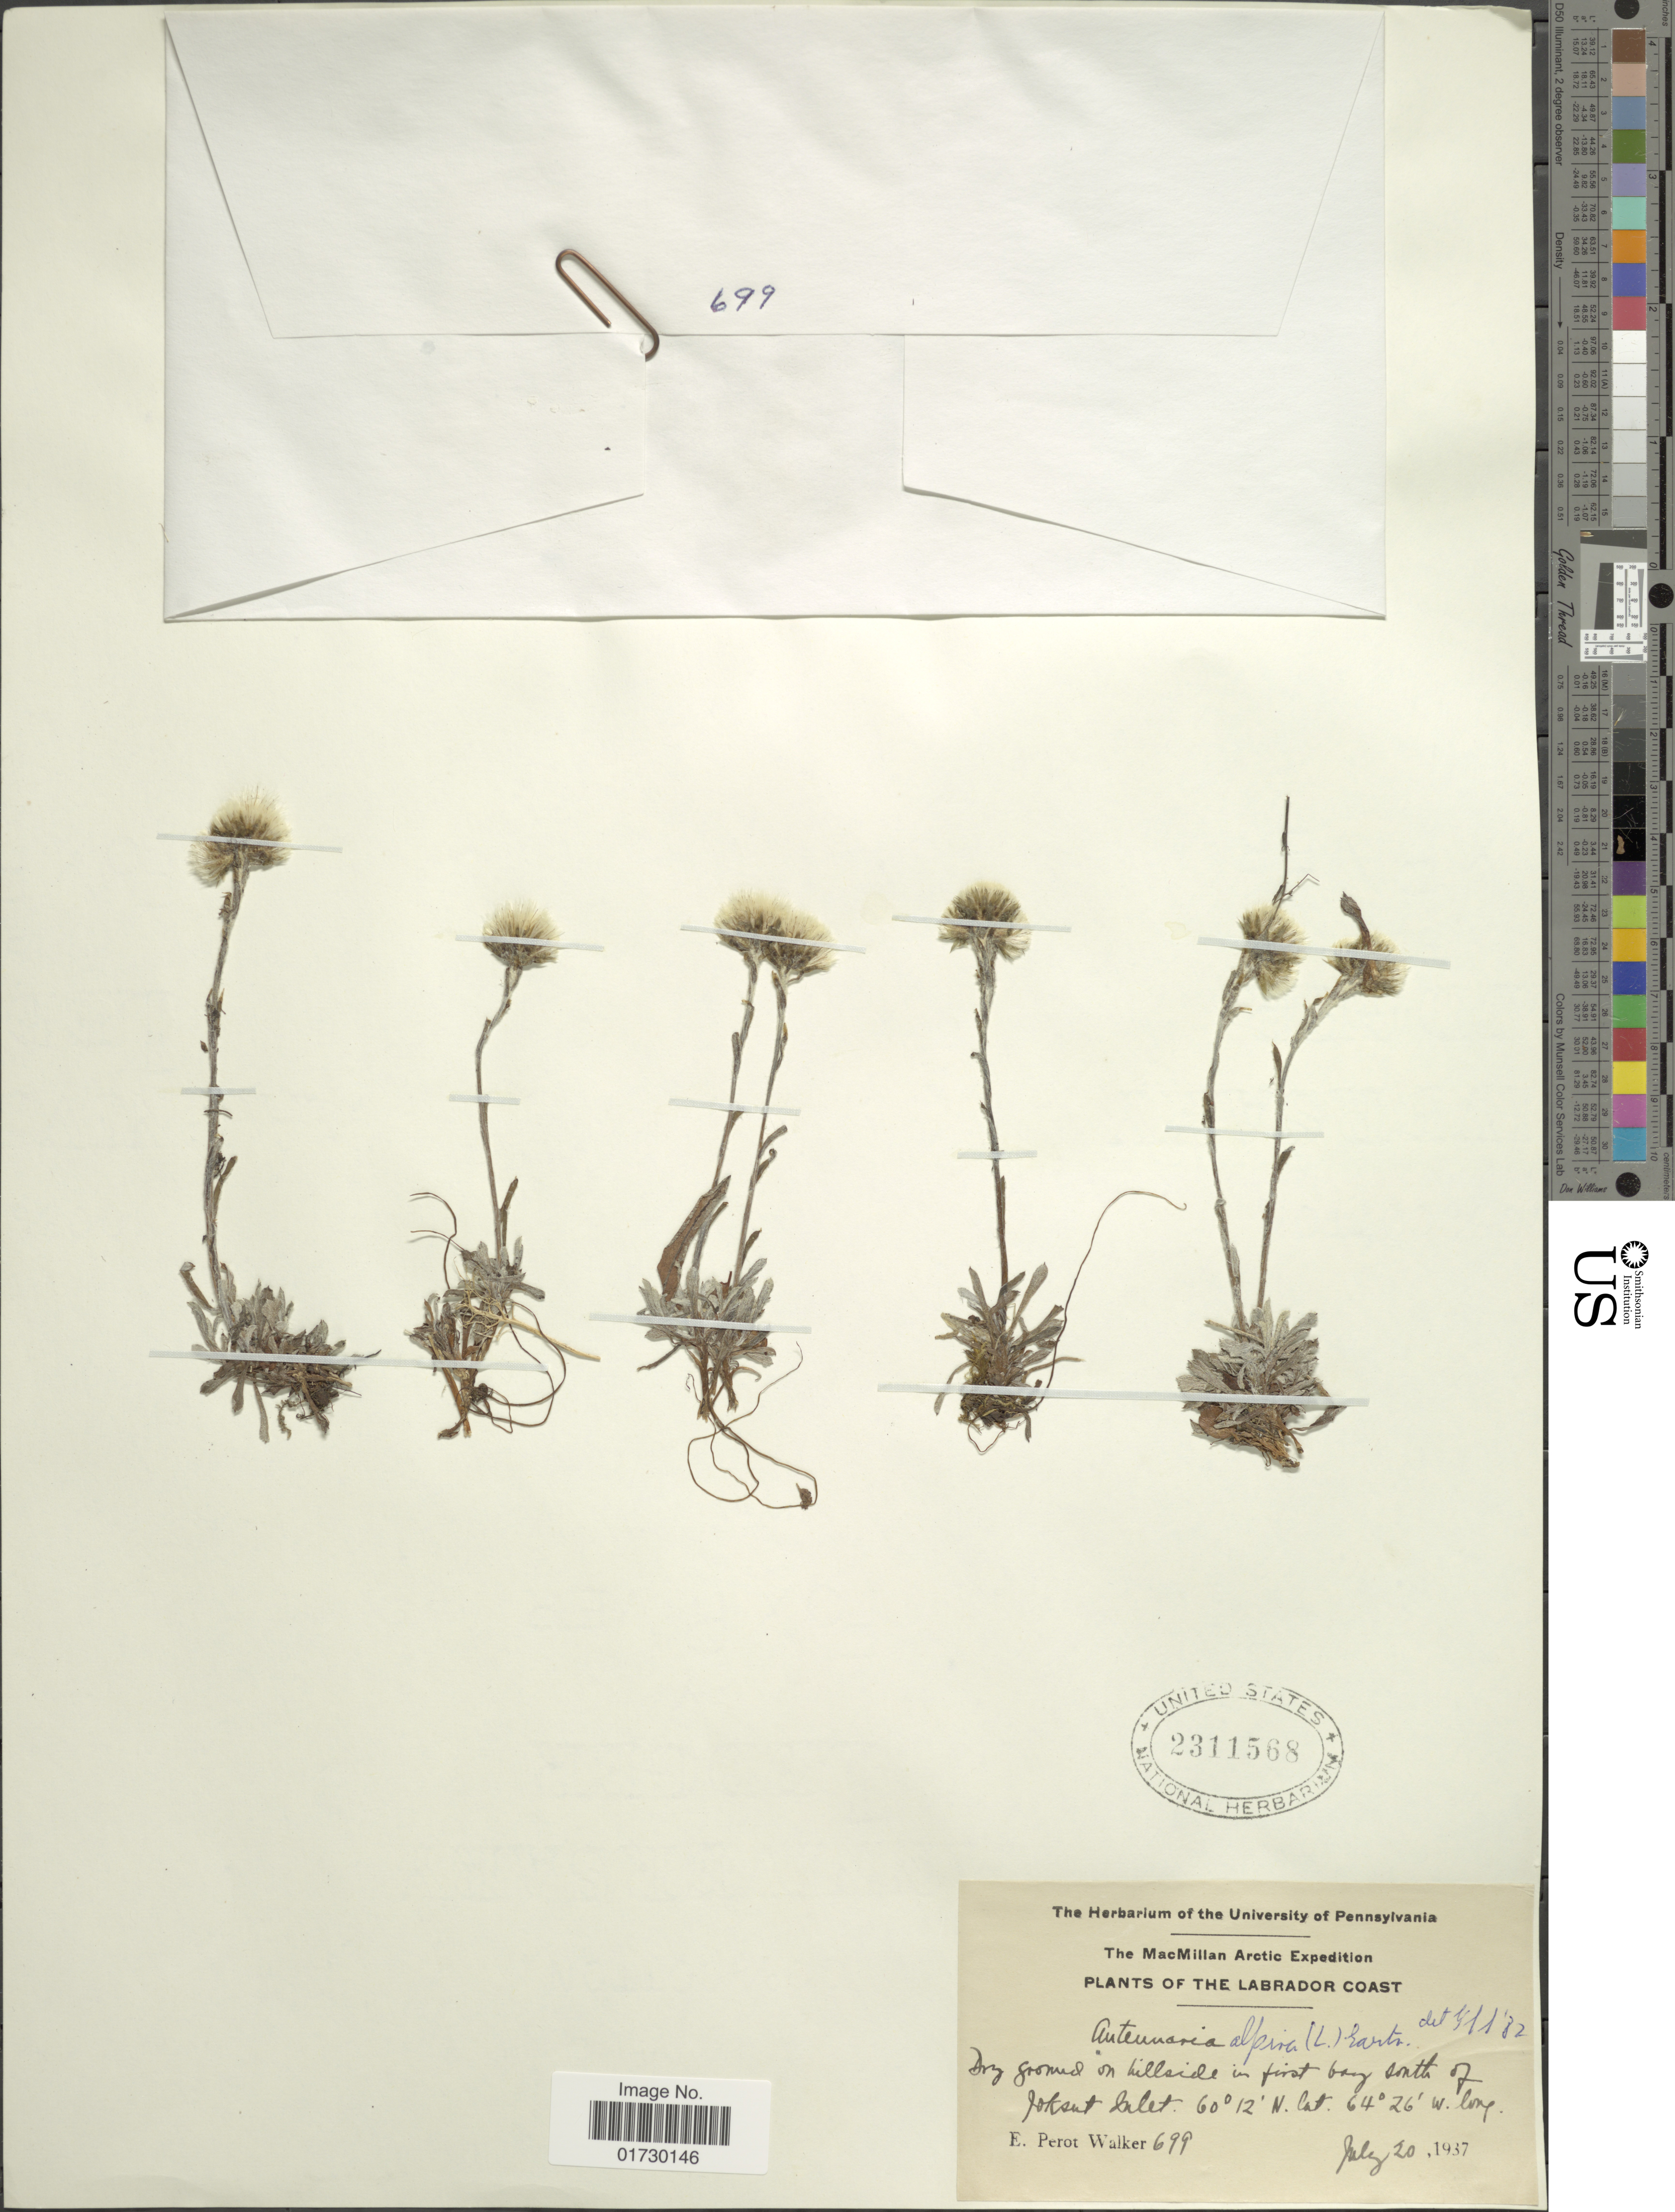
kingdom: Plantae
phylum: Tracheophyta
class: Magnoliopsida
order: Asterales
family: Asteraceae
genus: Antennaria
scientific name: Antennaria alpina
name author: (L.) Gaertn.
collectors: E. P. Walker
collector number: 699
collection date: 1937-07-20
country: Canada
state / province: Newfoundland and Labrador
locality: Arctic, The Labrador Coast, Dry ground on hillside in first bay south of Joksut Inlet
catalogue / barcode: US 2311568